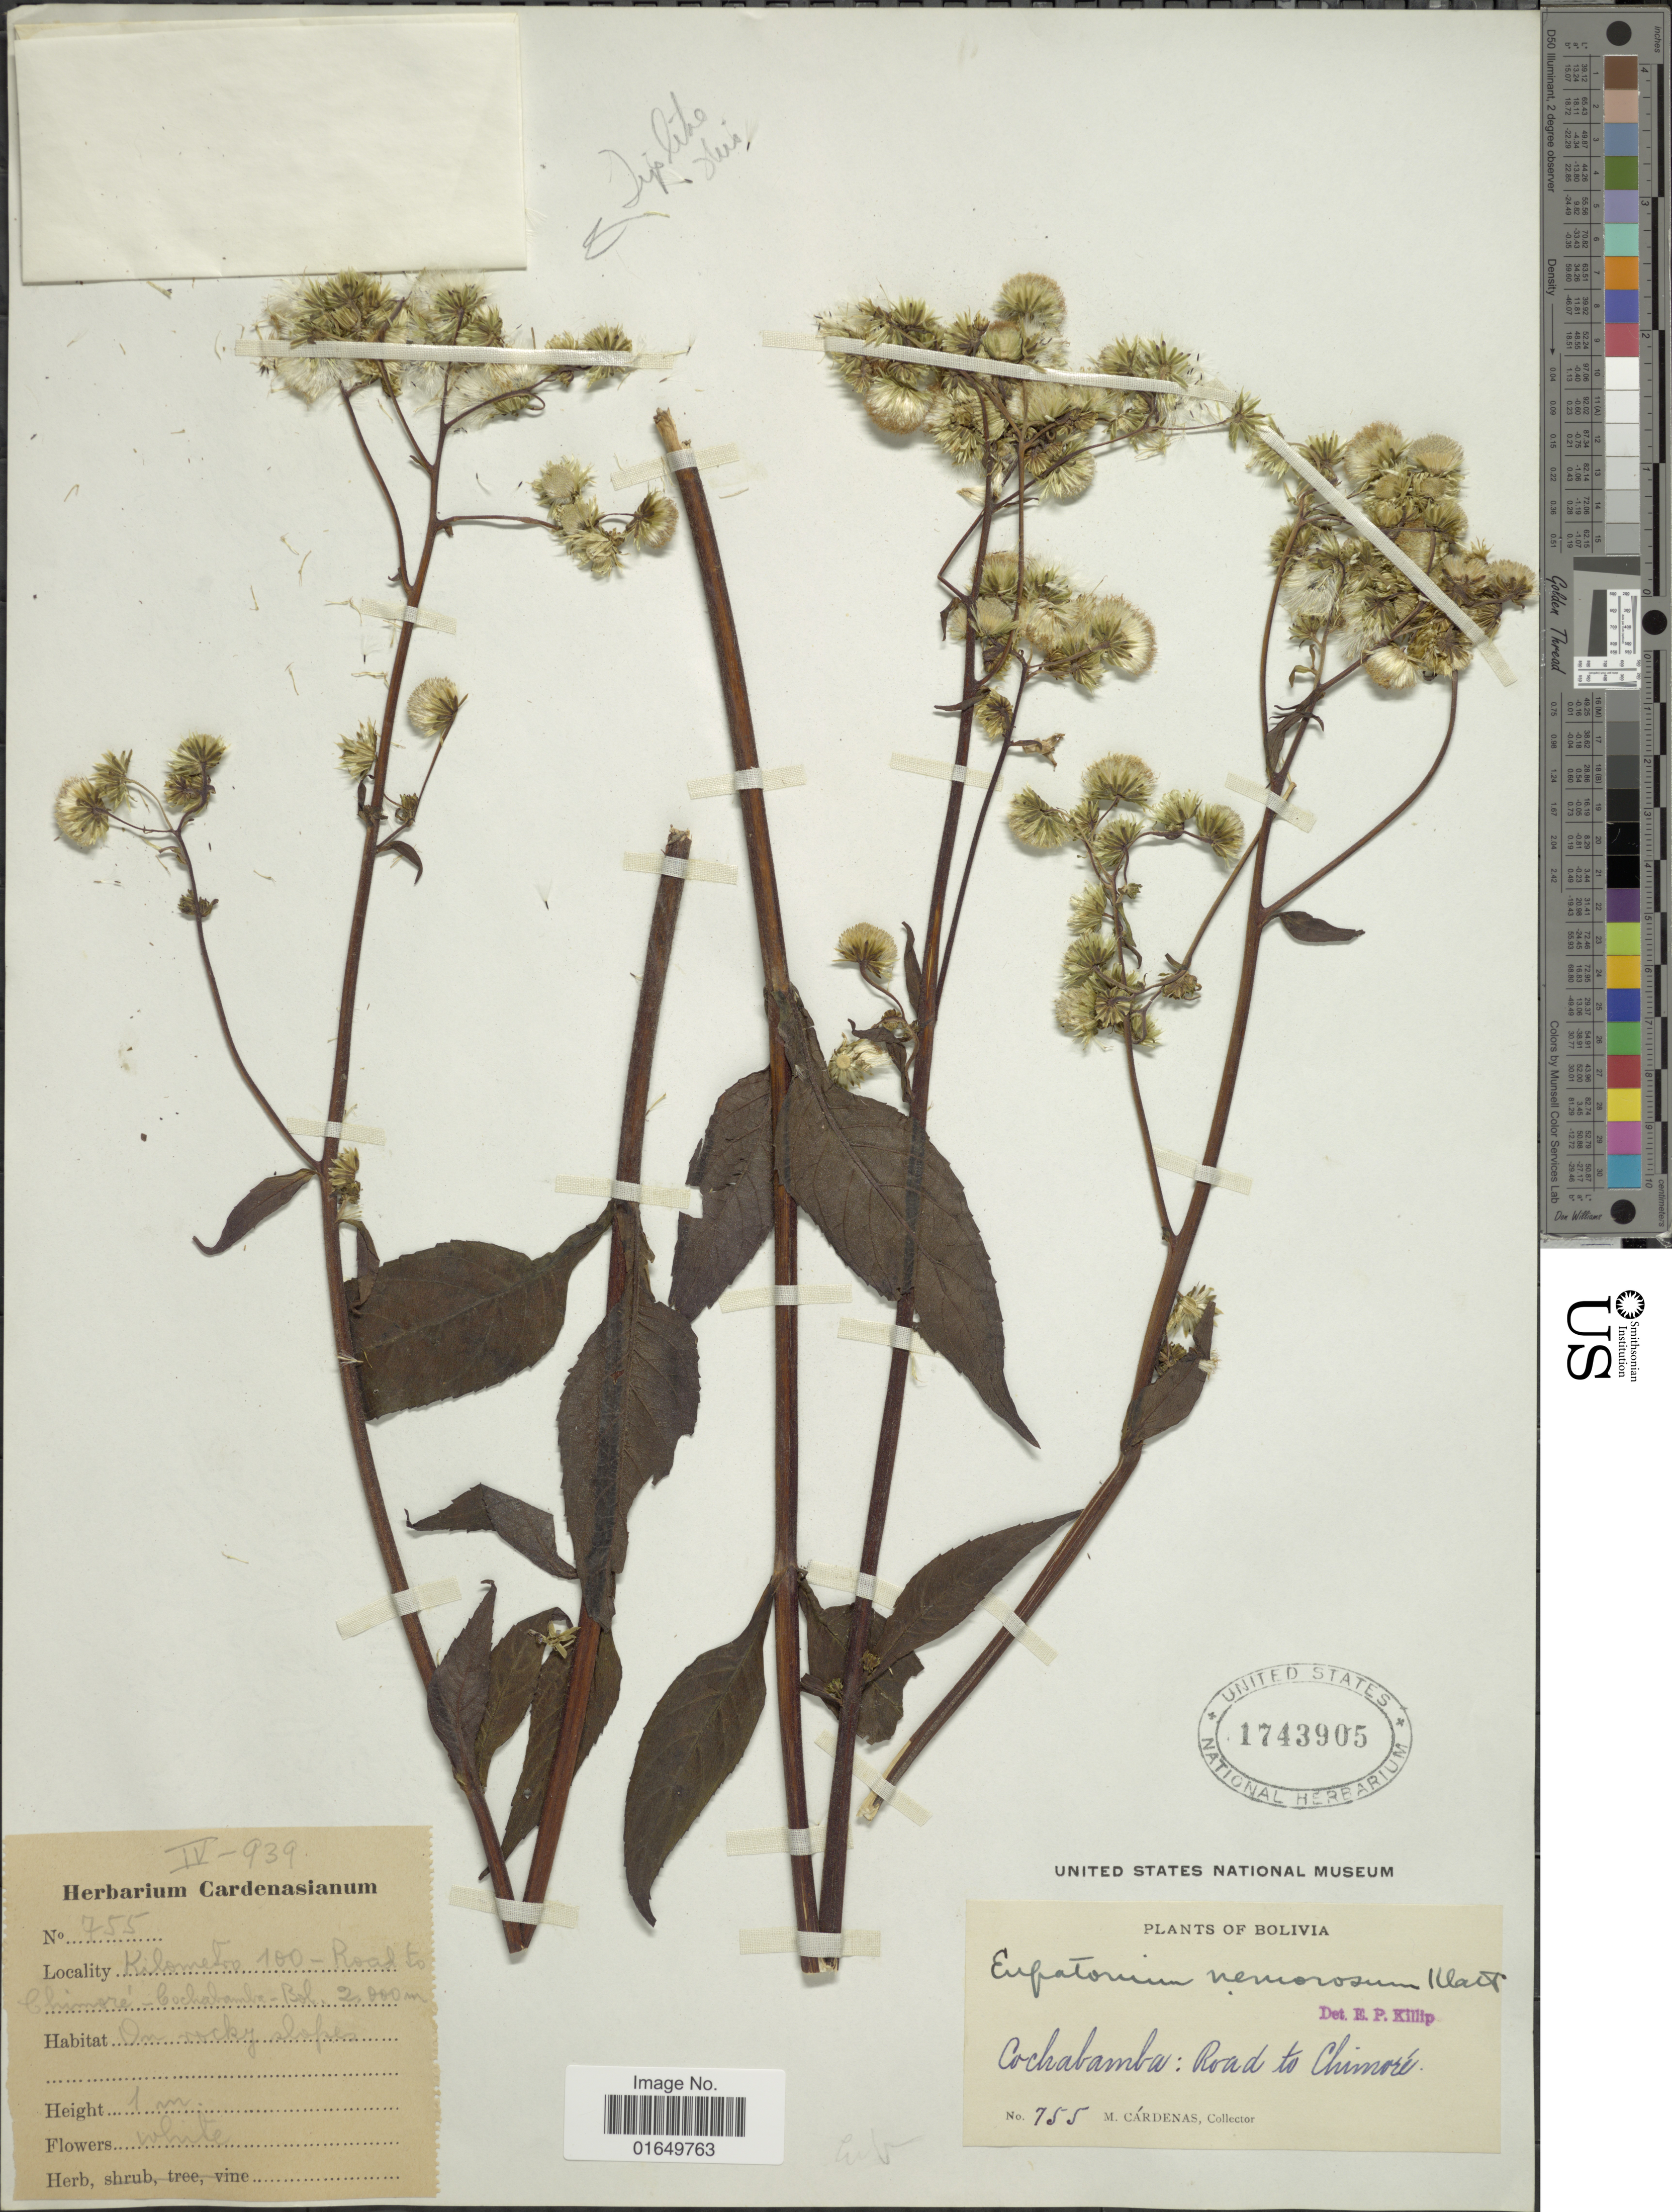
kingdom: Plantae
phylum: Tracheophyta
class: Magnoliopsida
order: Asterales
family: Asteraceae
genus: Polyanthina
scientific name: Polyanthina nemorosa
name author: (Klatt) R.M. King & H. Rob.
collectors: M. Cárdenas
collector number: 755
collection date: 1939-04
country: Bolivia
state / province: Cochabamba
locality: Kilometro 100 - Road to Chimoré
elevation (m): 2000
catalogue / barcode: US 1743905